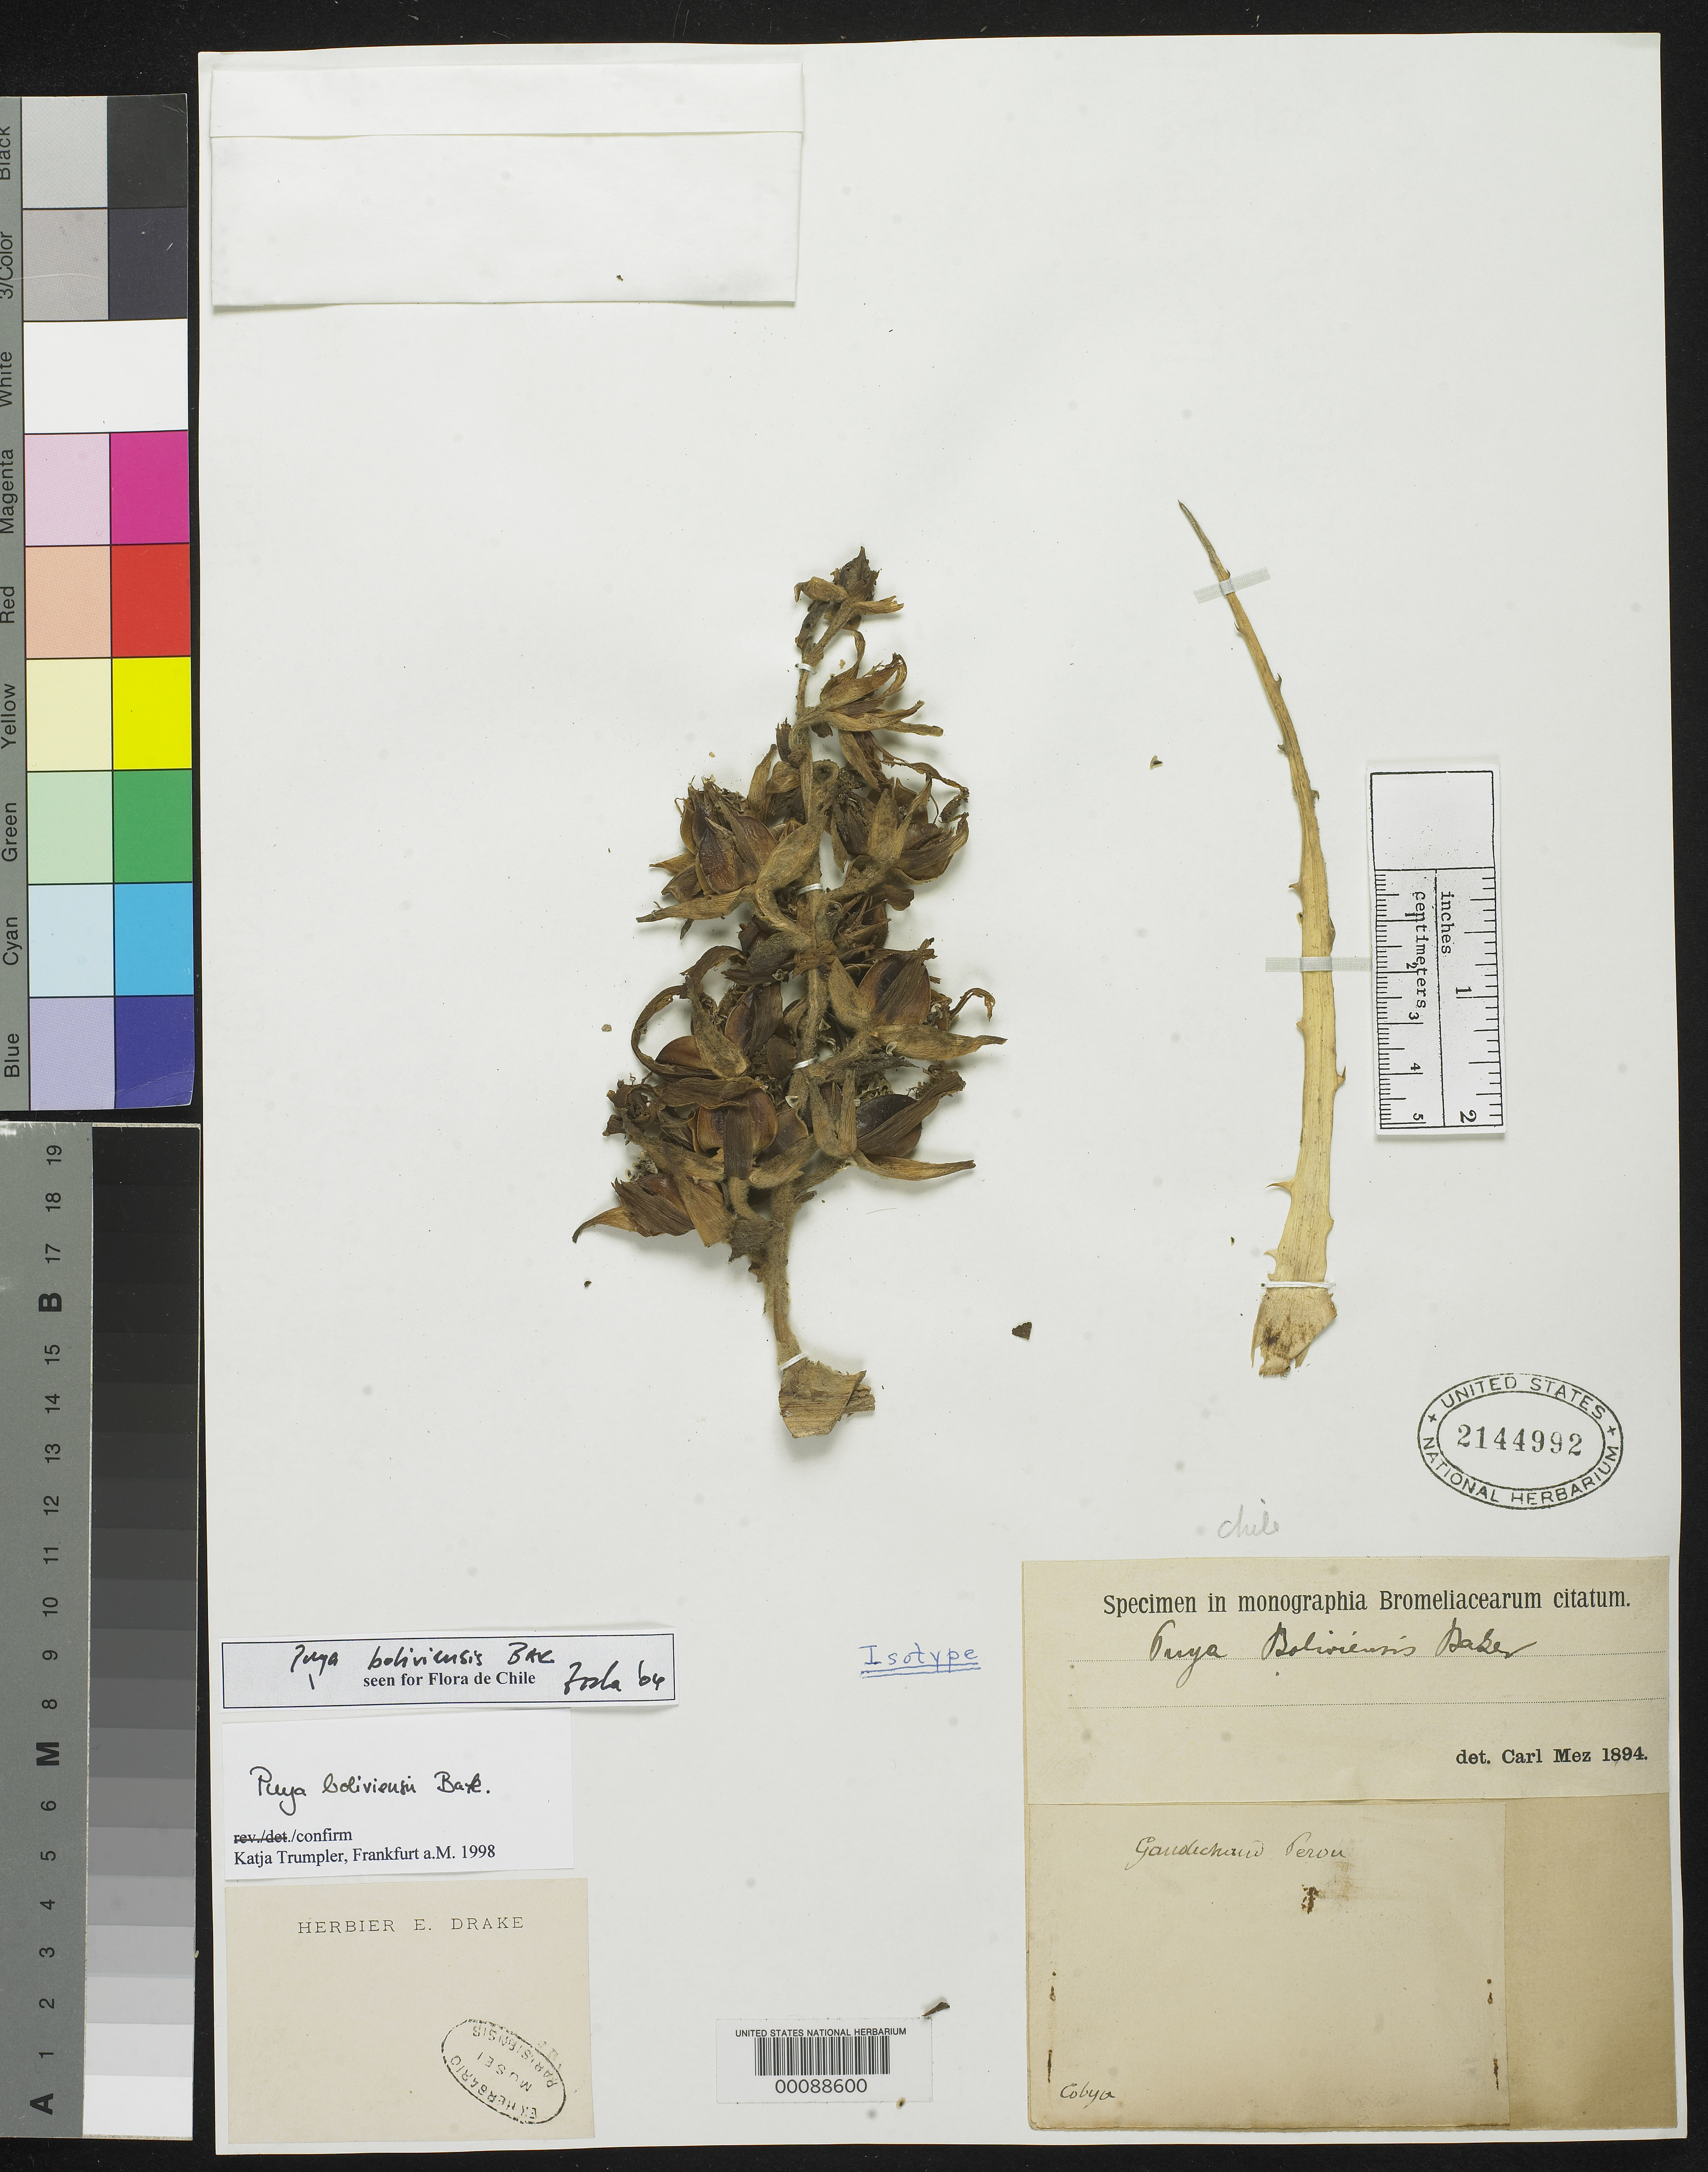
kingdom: Plantae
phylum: Tracheophyta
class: Liliopsida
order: Poales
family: Bromeliaceae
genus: Puya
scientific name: Puya boliviensis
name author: Baker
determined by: Trumpler, Katja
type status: Isotype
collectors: C. Gaudichaud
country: Chile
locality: Perou. Cobya.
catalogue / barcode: US 2144992